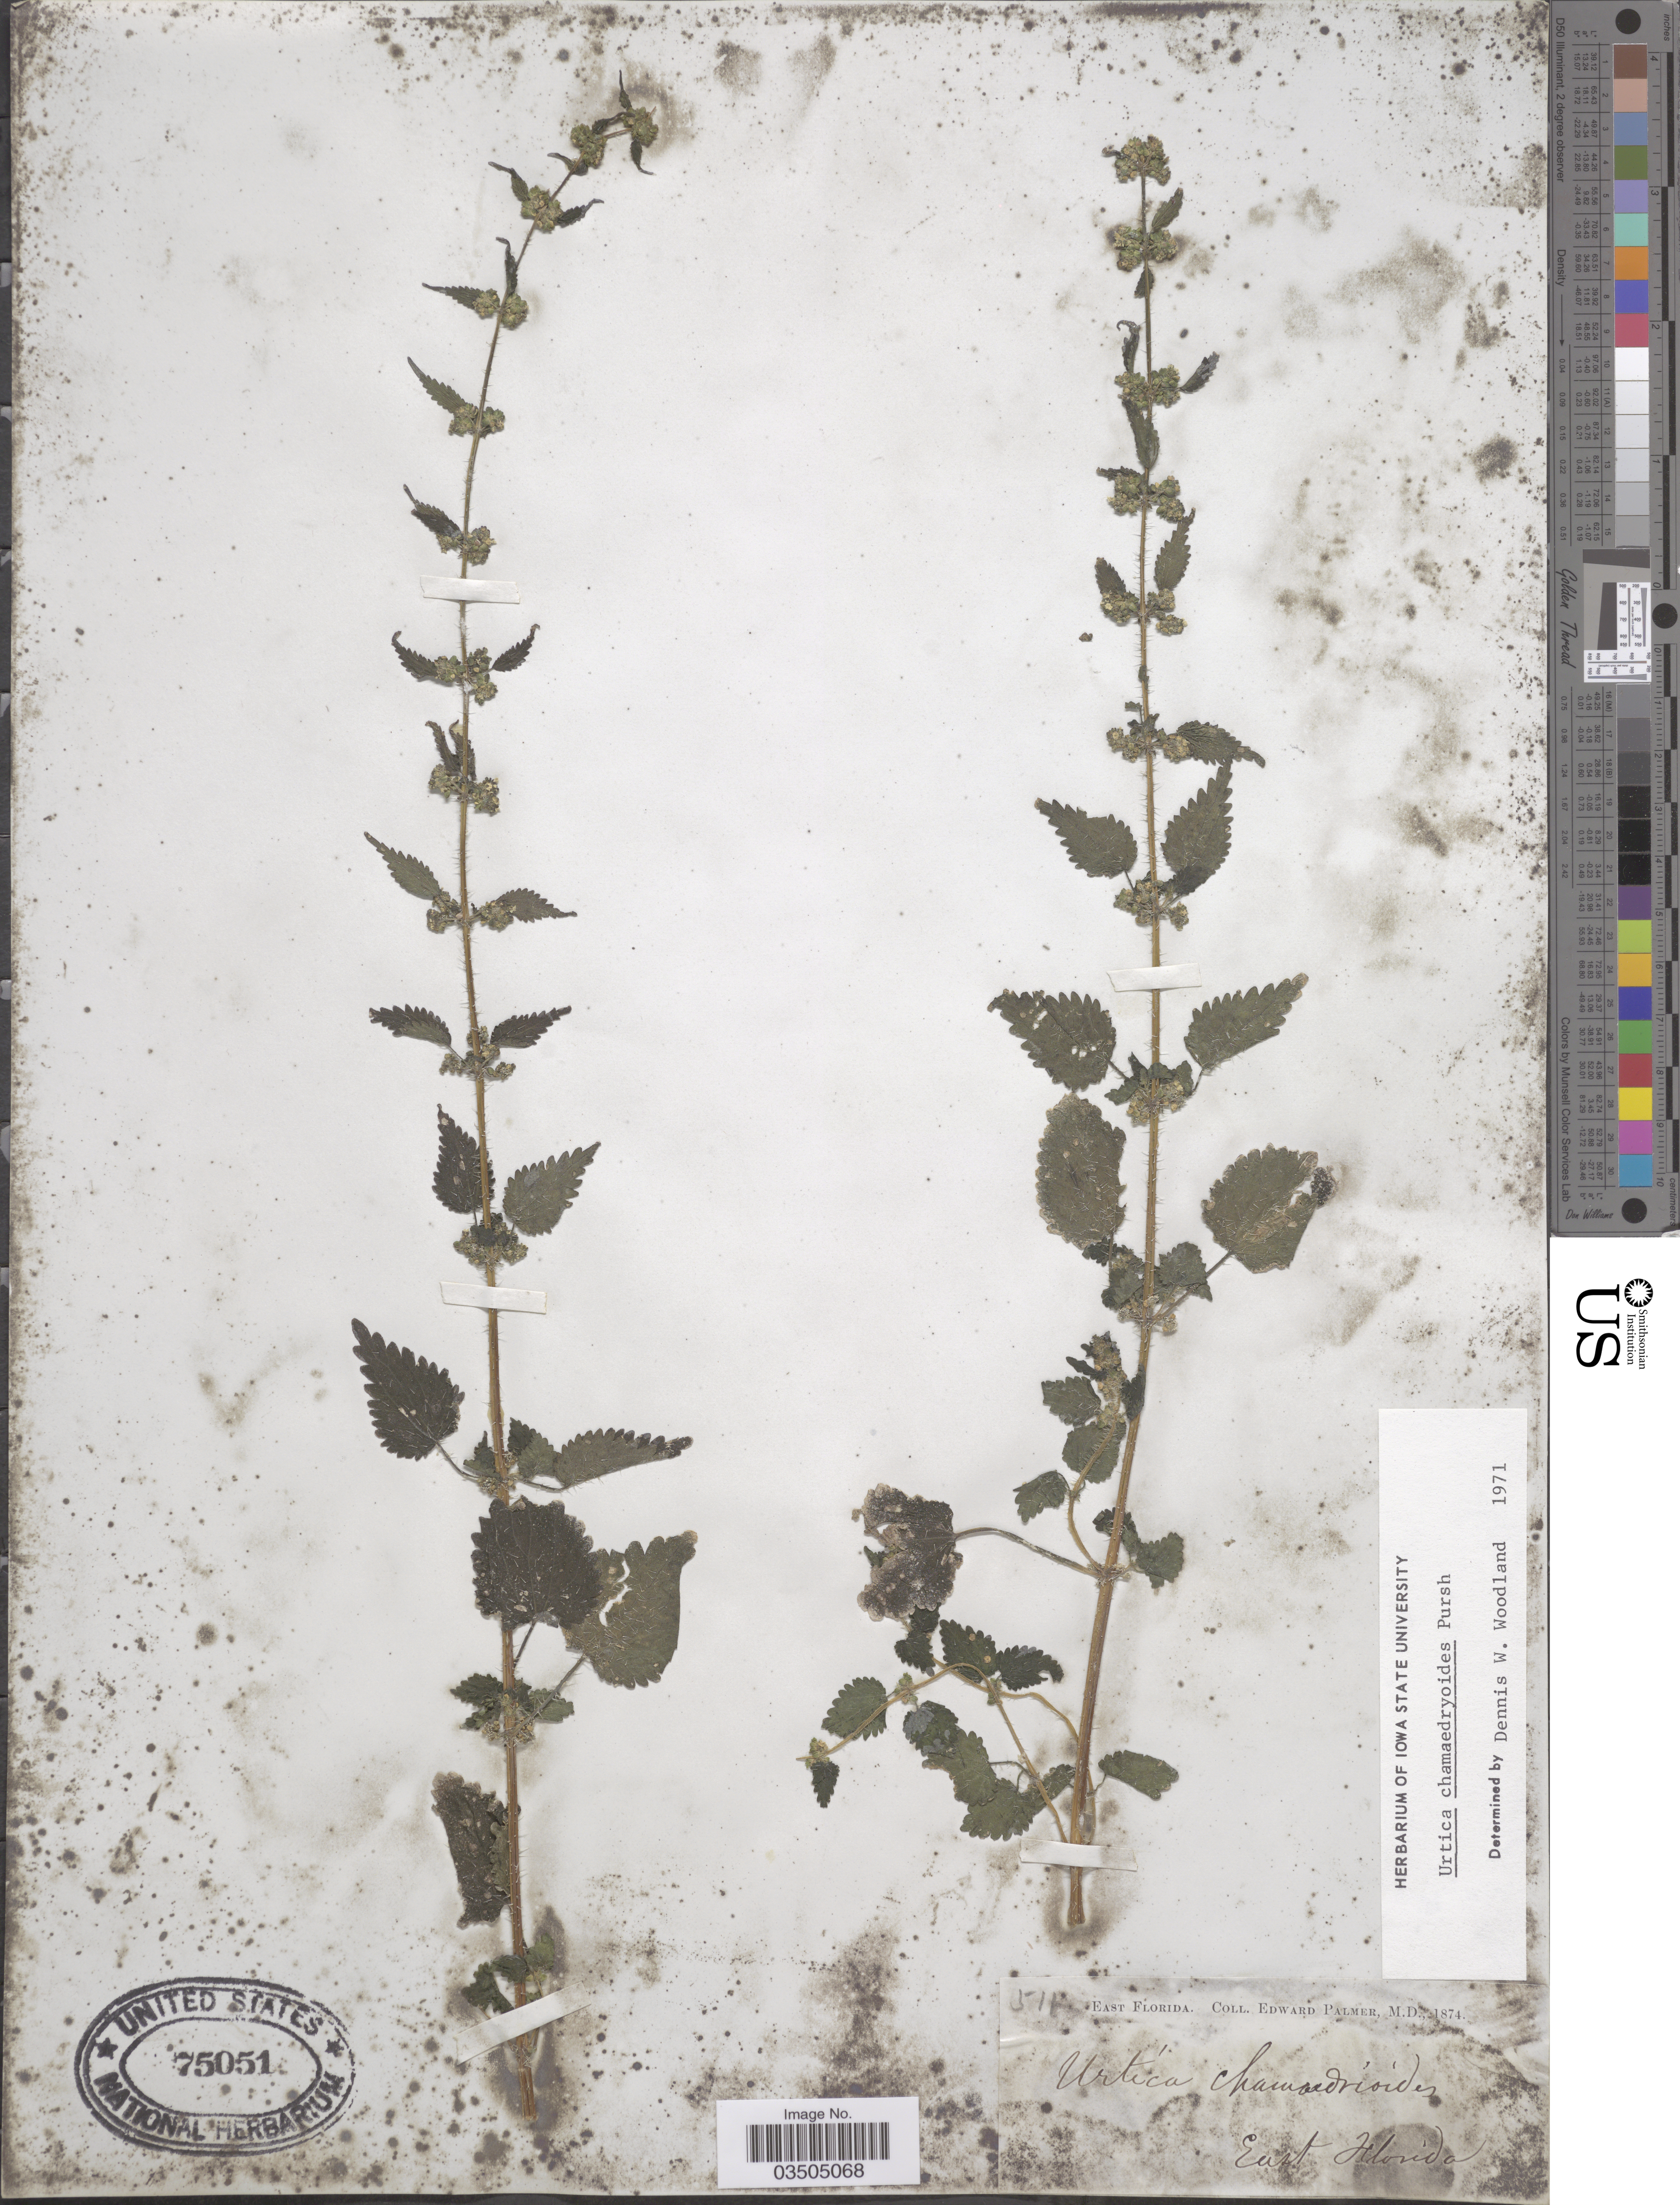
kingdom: Plantae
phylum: Tracheophyta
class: Magnoliopsida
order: Rosales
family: Urticaceae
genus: Urtica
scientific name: Urtica chamaedryoides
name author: Pursh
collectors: E. Palmer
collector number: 511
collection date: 1874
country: United States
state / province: Florida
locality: East Florida.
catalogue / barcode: US 75051